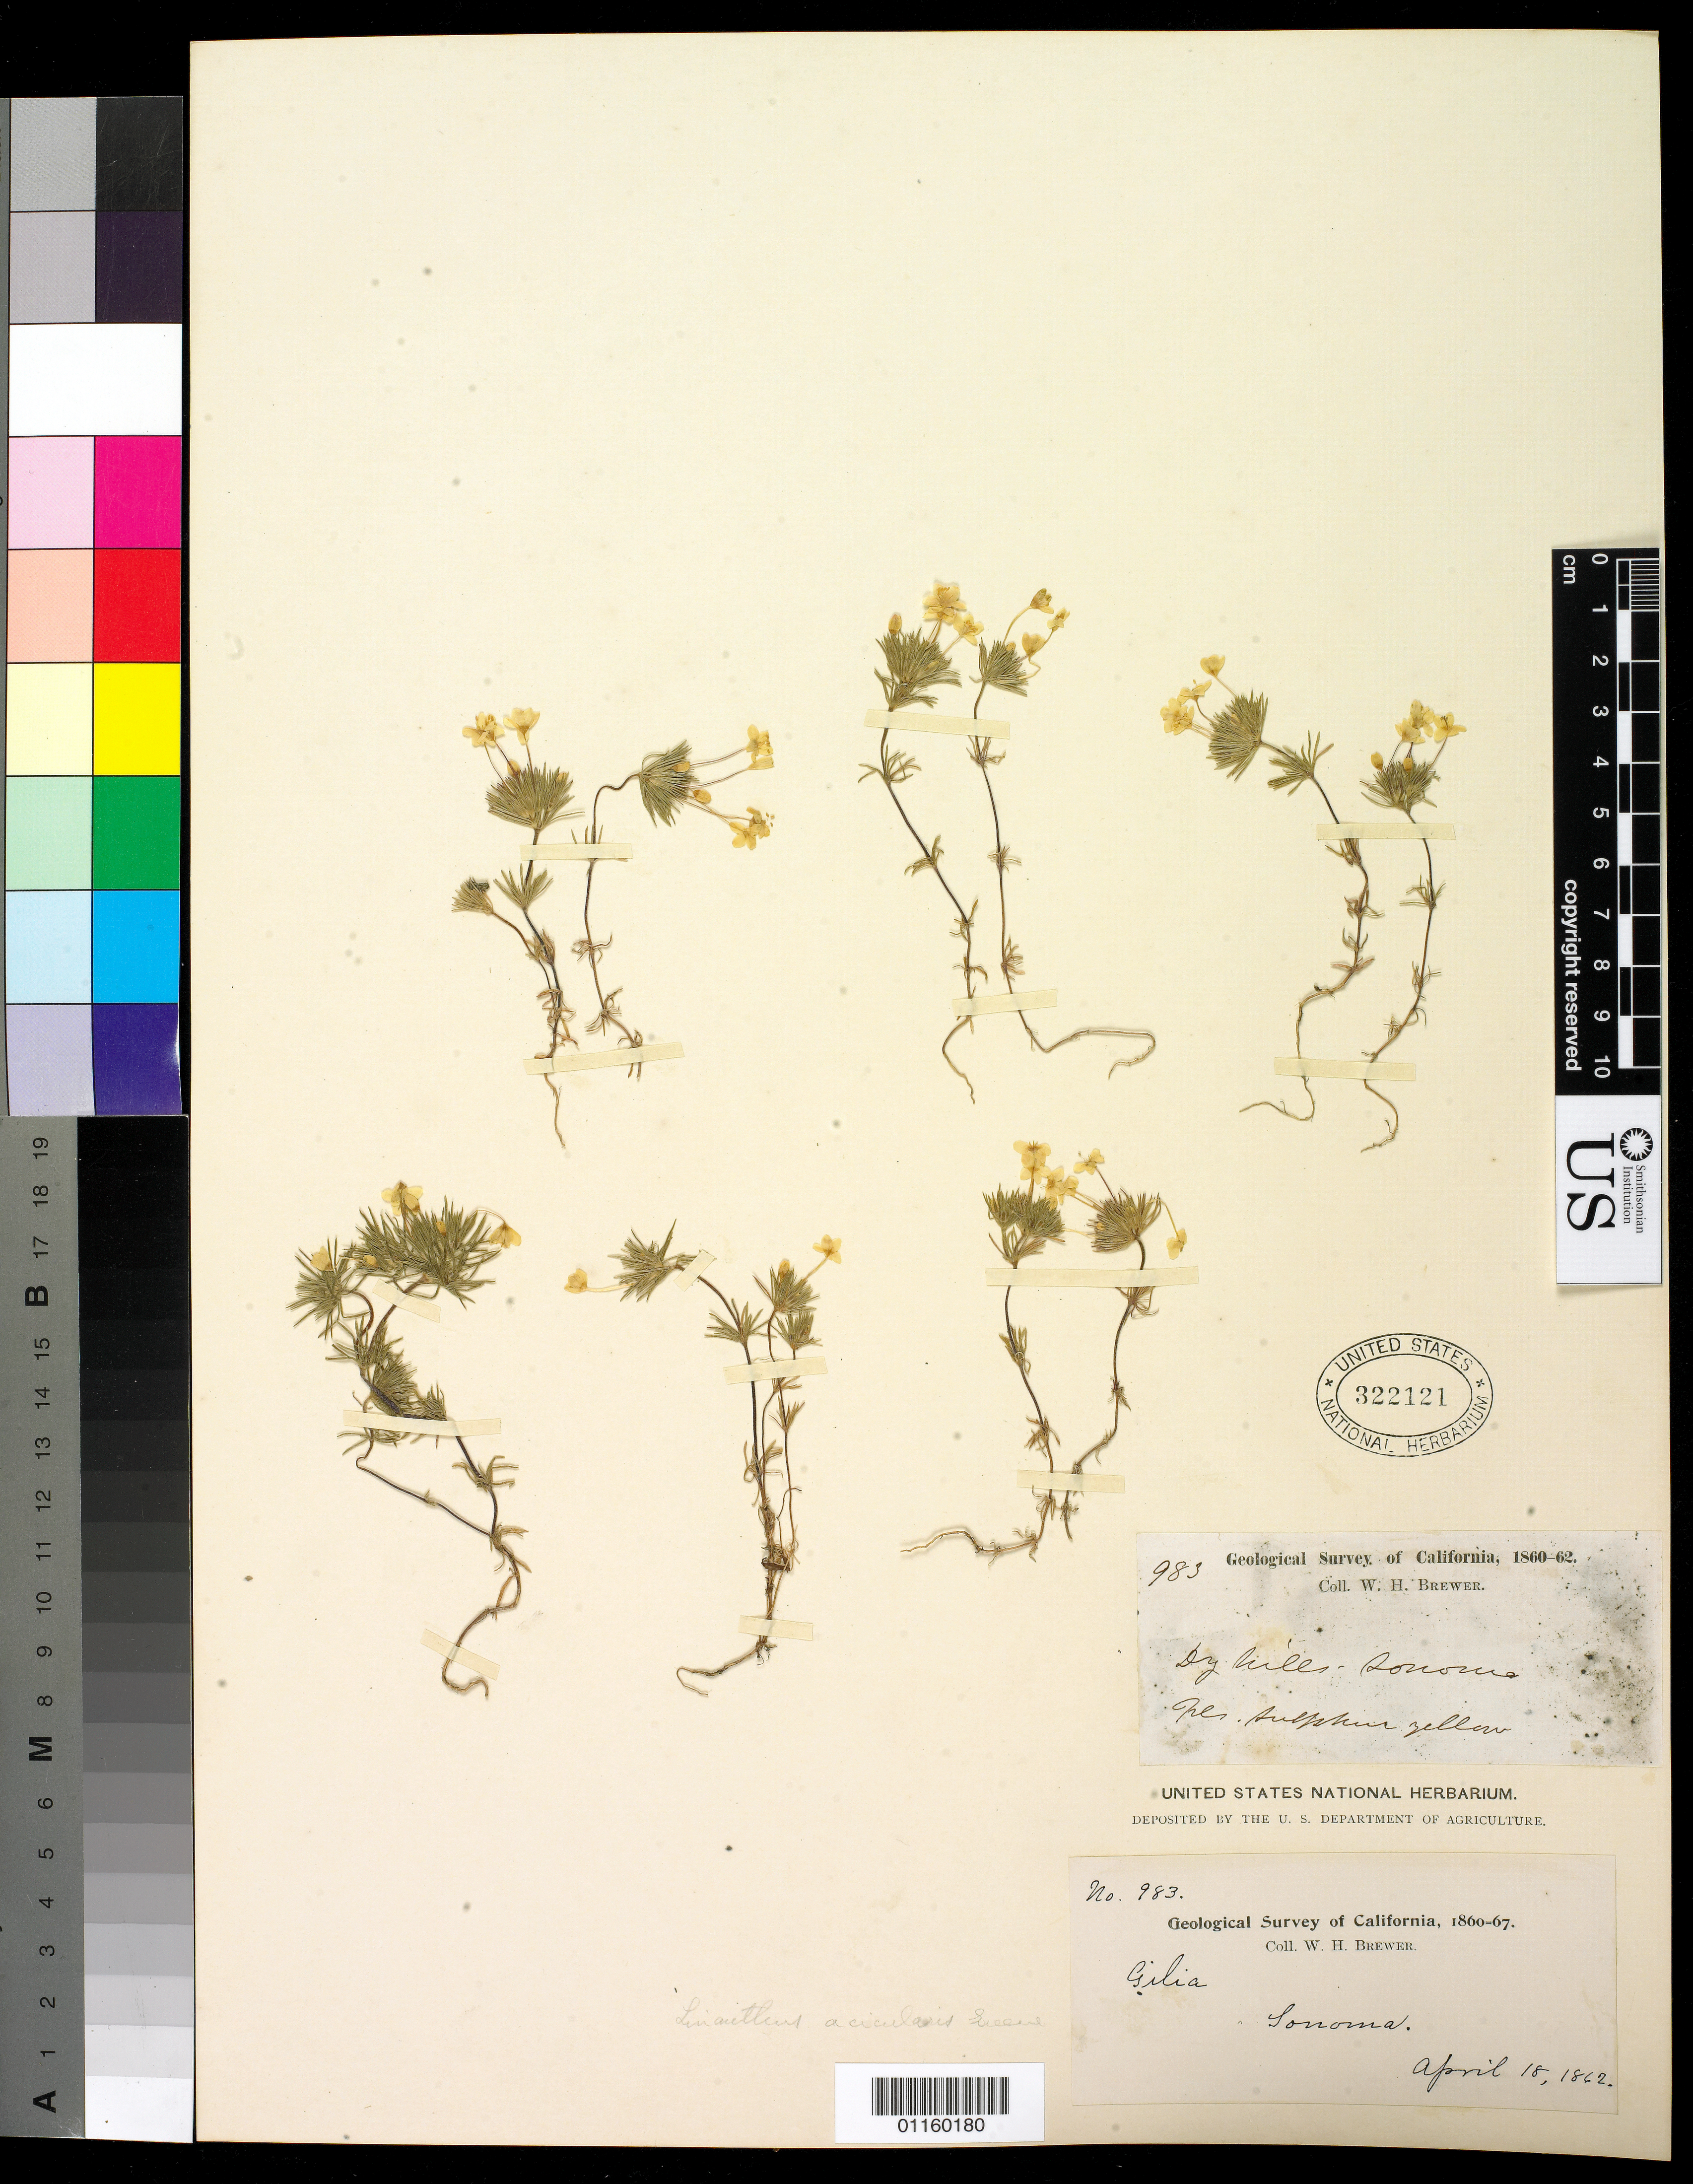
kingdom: Plantae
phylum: Tracheophyta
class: Magnoliopsida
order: Ericales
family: Polemoniaceae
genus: Leptosiphon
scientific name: Leptosiphon acicularis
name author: Jeps.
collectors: W. H. Brewer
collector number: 983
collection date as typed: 18 Apr 1862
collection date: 1862-04-18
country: United States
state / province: California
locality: Sonoma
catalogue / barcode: US 322121